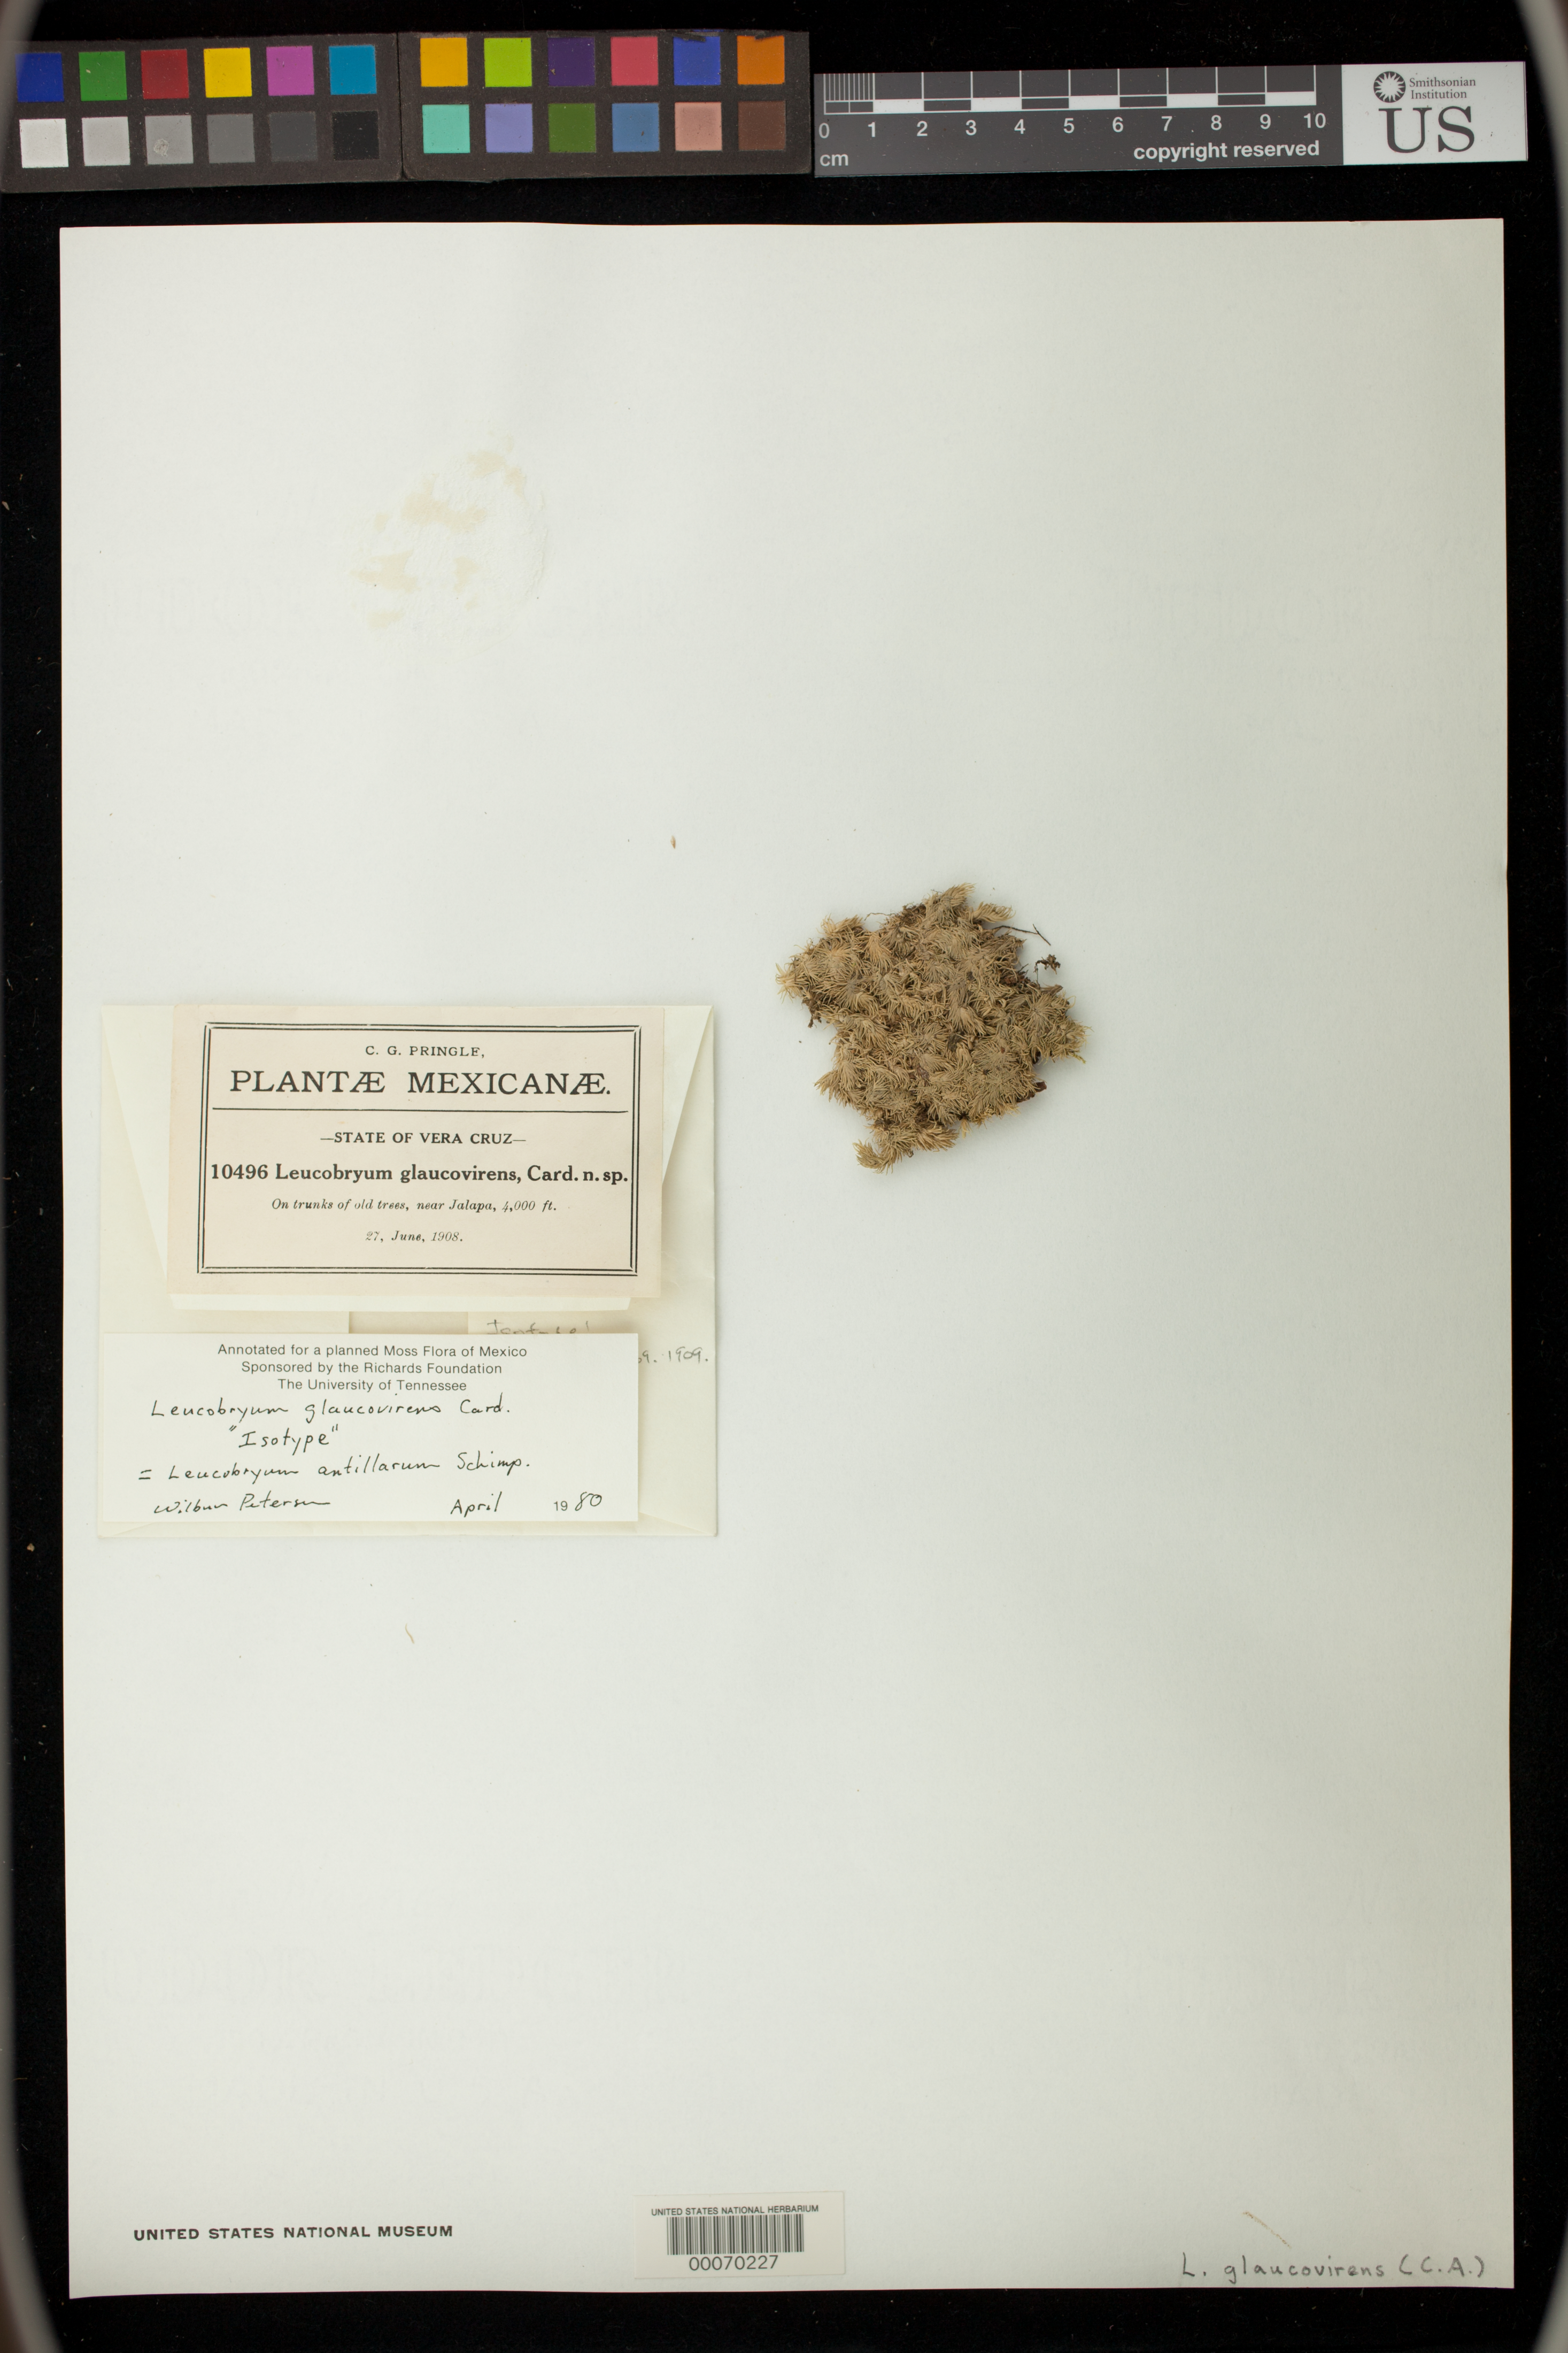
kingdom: Plantae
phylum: Bryophyta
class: Bryopsida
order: Dicranales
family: Leucobryaceae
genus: Leucobryum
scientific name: Leucobryum glaucovirens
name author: Cardot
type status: Isotype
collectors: C. G. Pringle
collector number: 10496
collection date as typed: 27 Jun 1908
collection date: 1908-06-27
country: Mexico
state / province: Veracruz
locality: Near Jalapa.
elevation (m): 1219